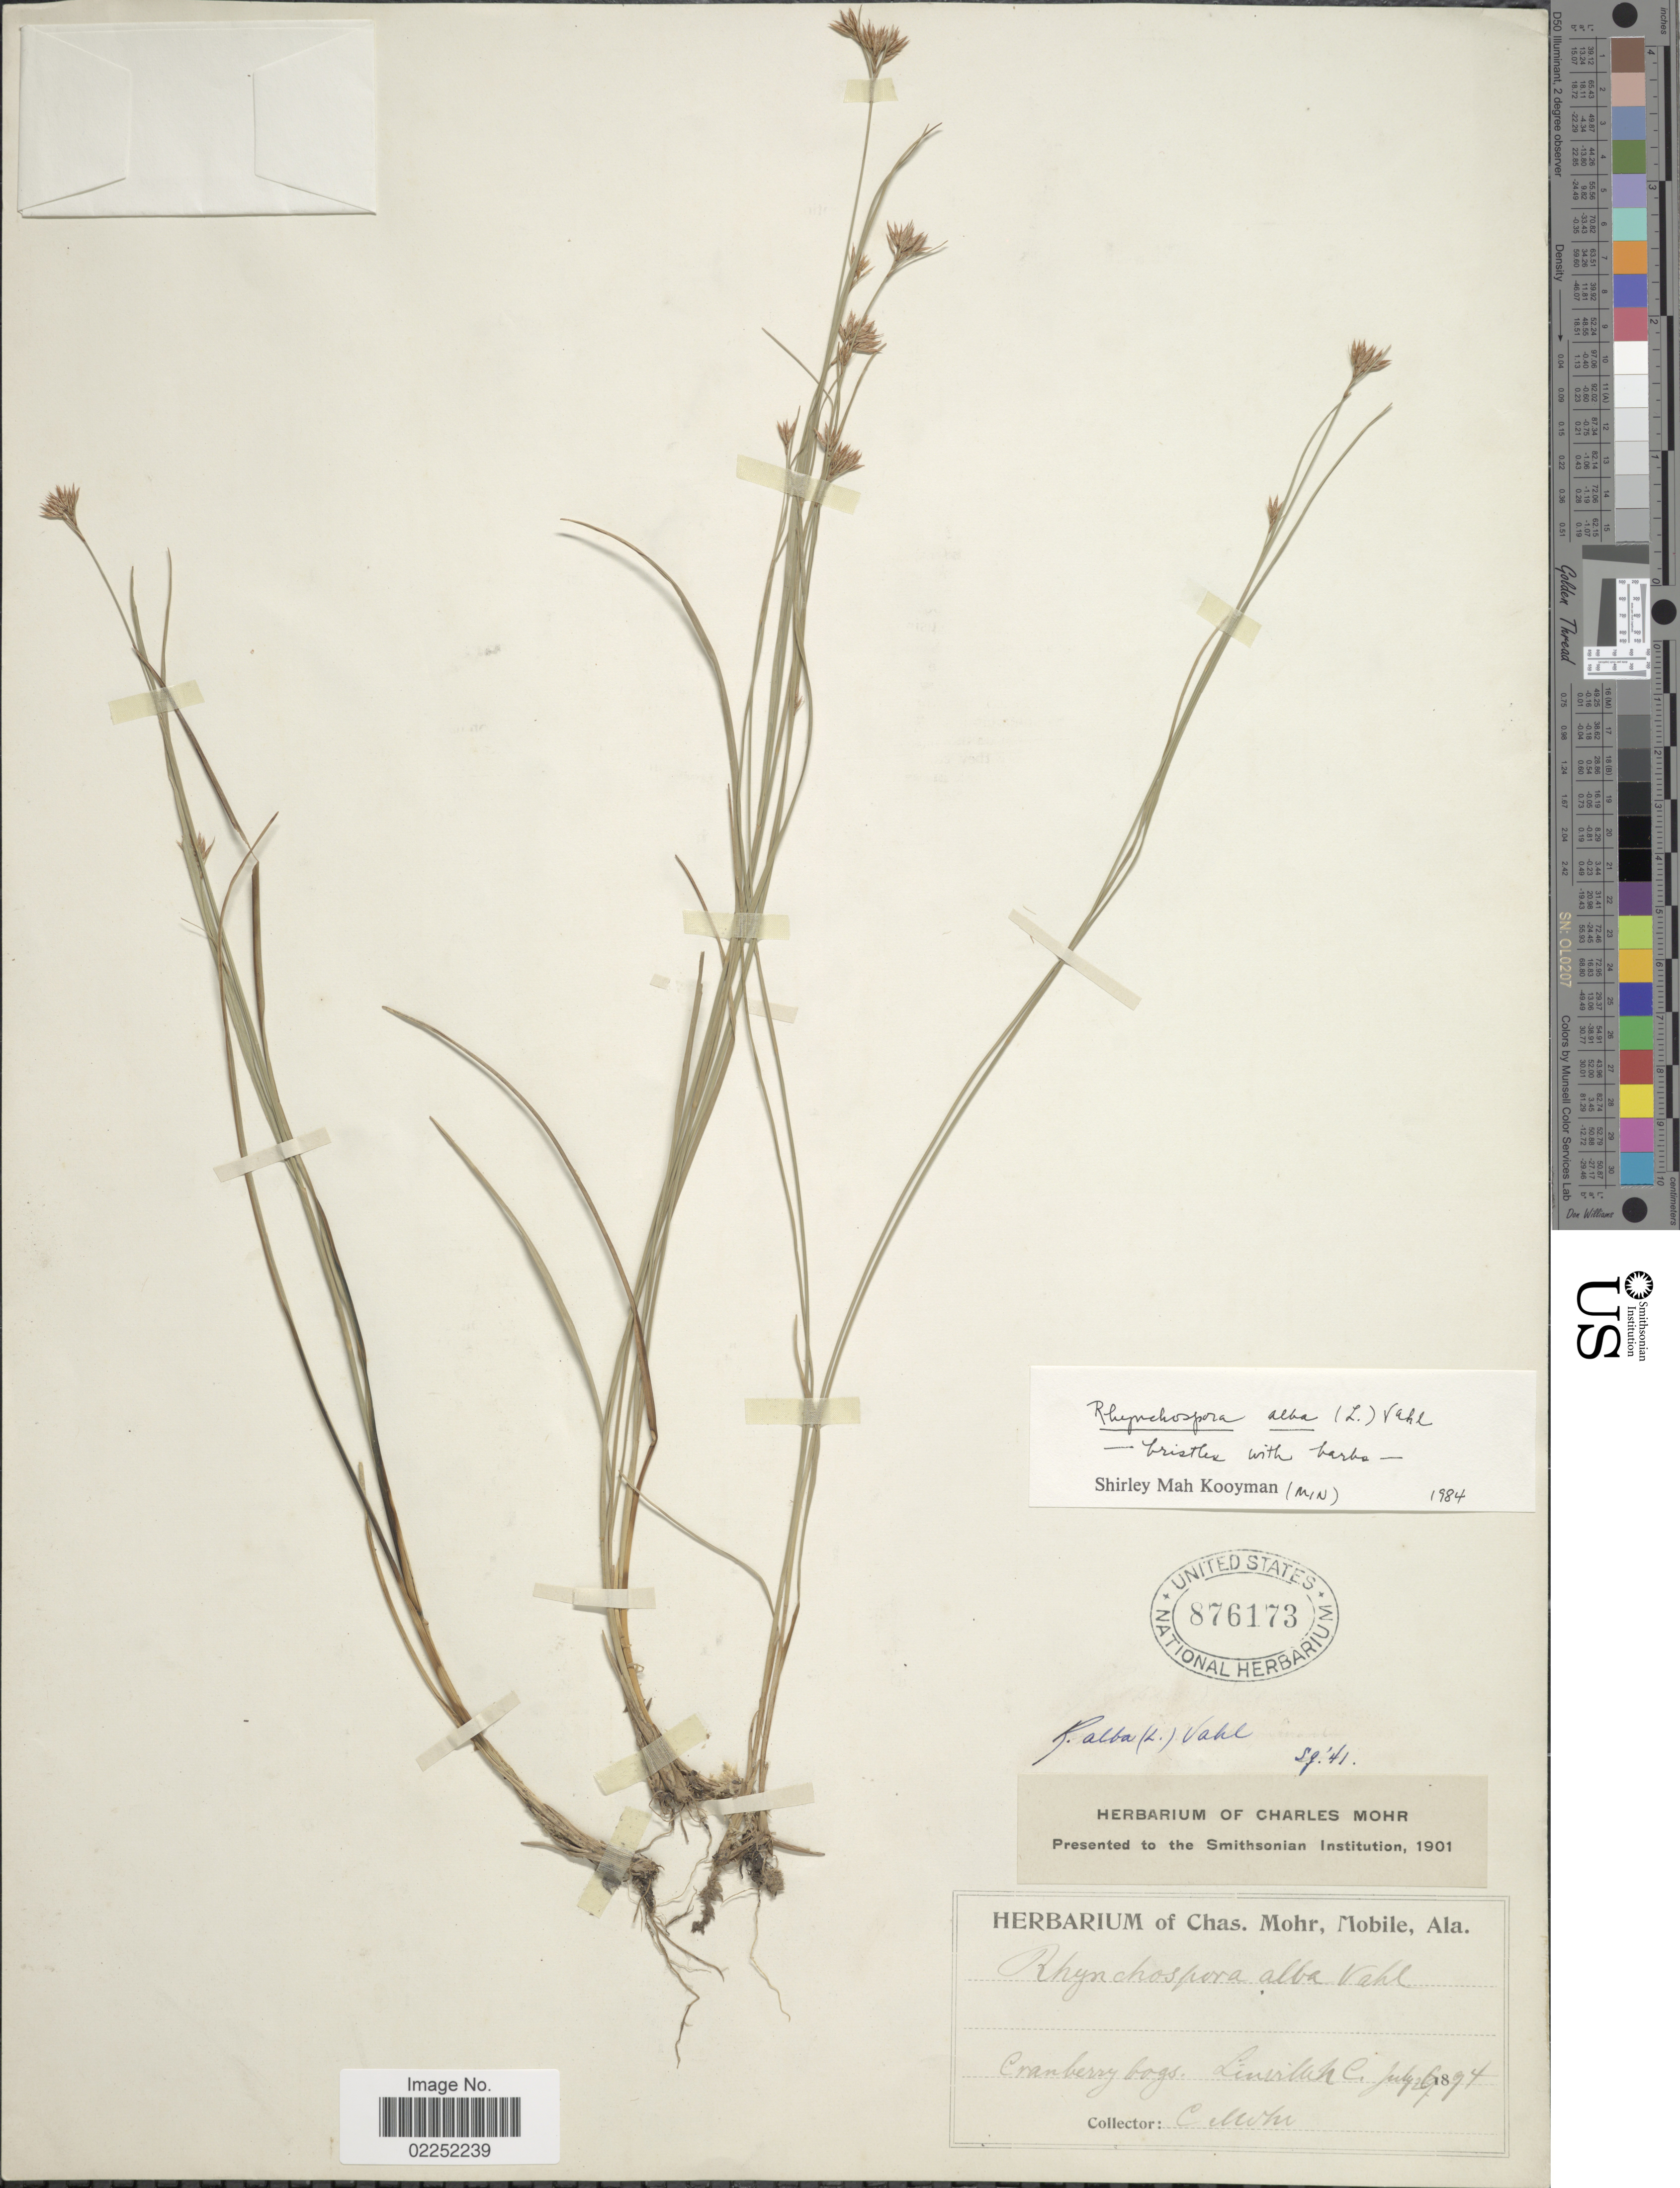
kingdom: Plantae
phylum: Tracheophyta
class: Liliopsida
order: Poales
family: Cyperaceae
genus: Rhynchospora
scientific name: Rhynchospora alba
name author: (L.) Vahl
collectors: C. T. Mohr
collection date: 1894-07-26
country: United States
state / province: North Carolina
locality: Cranberry bogs, Linvilah Co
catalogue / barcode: US 876173